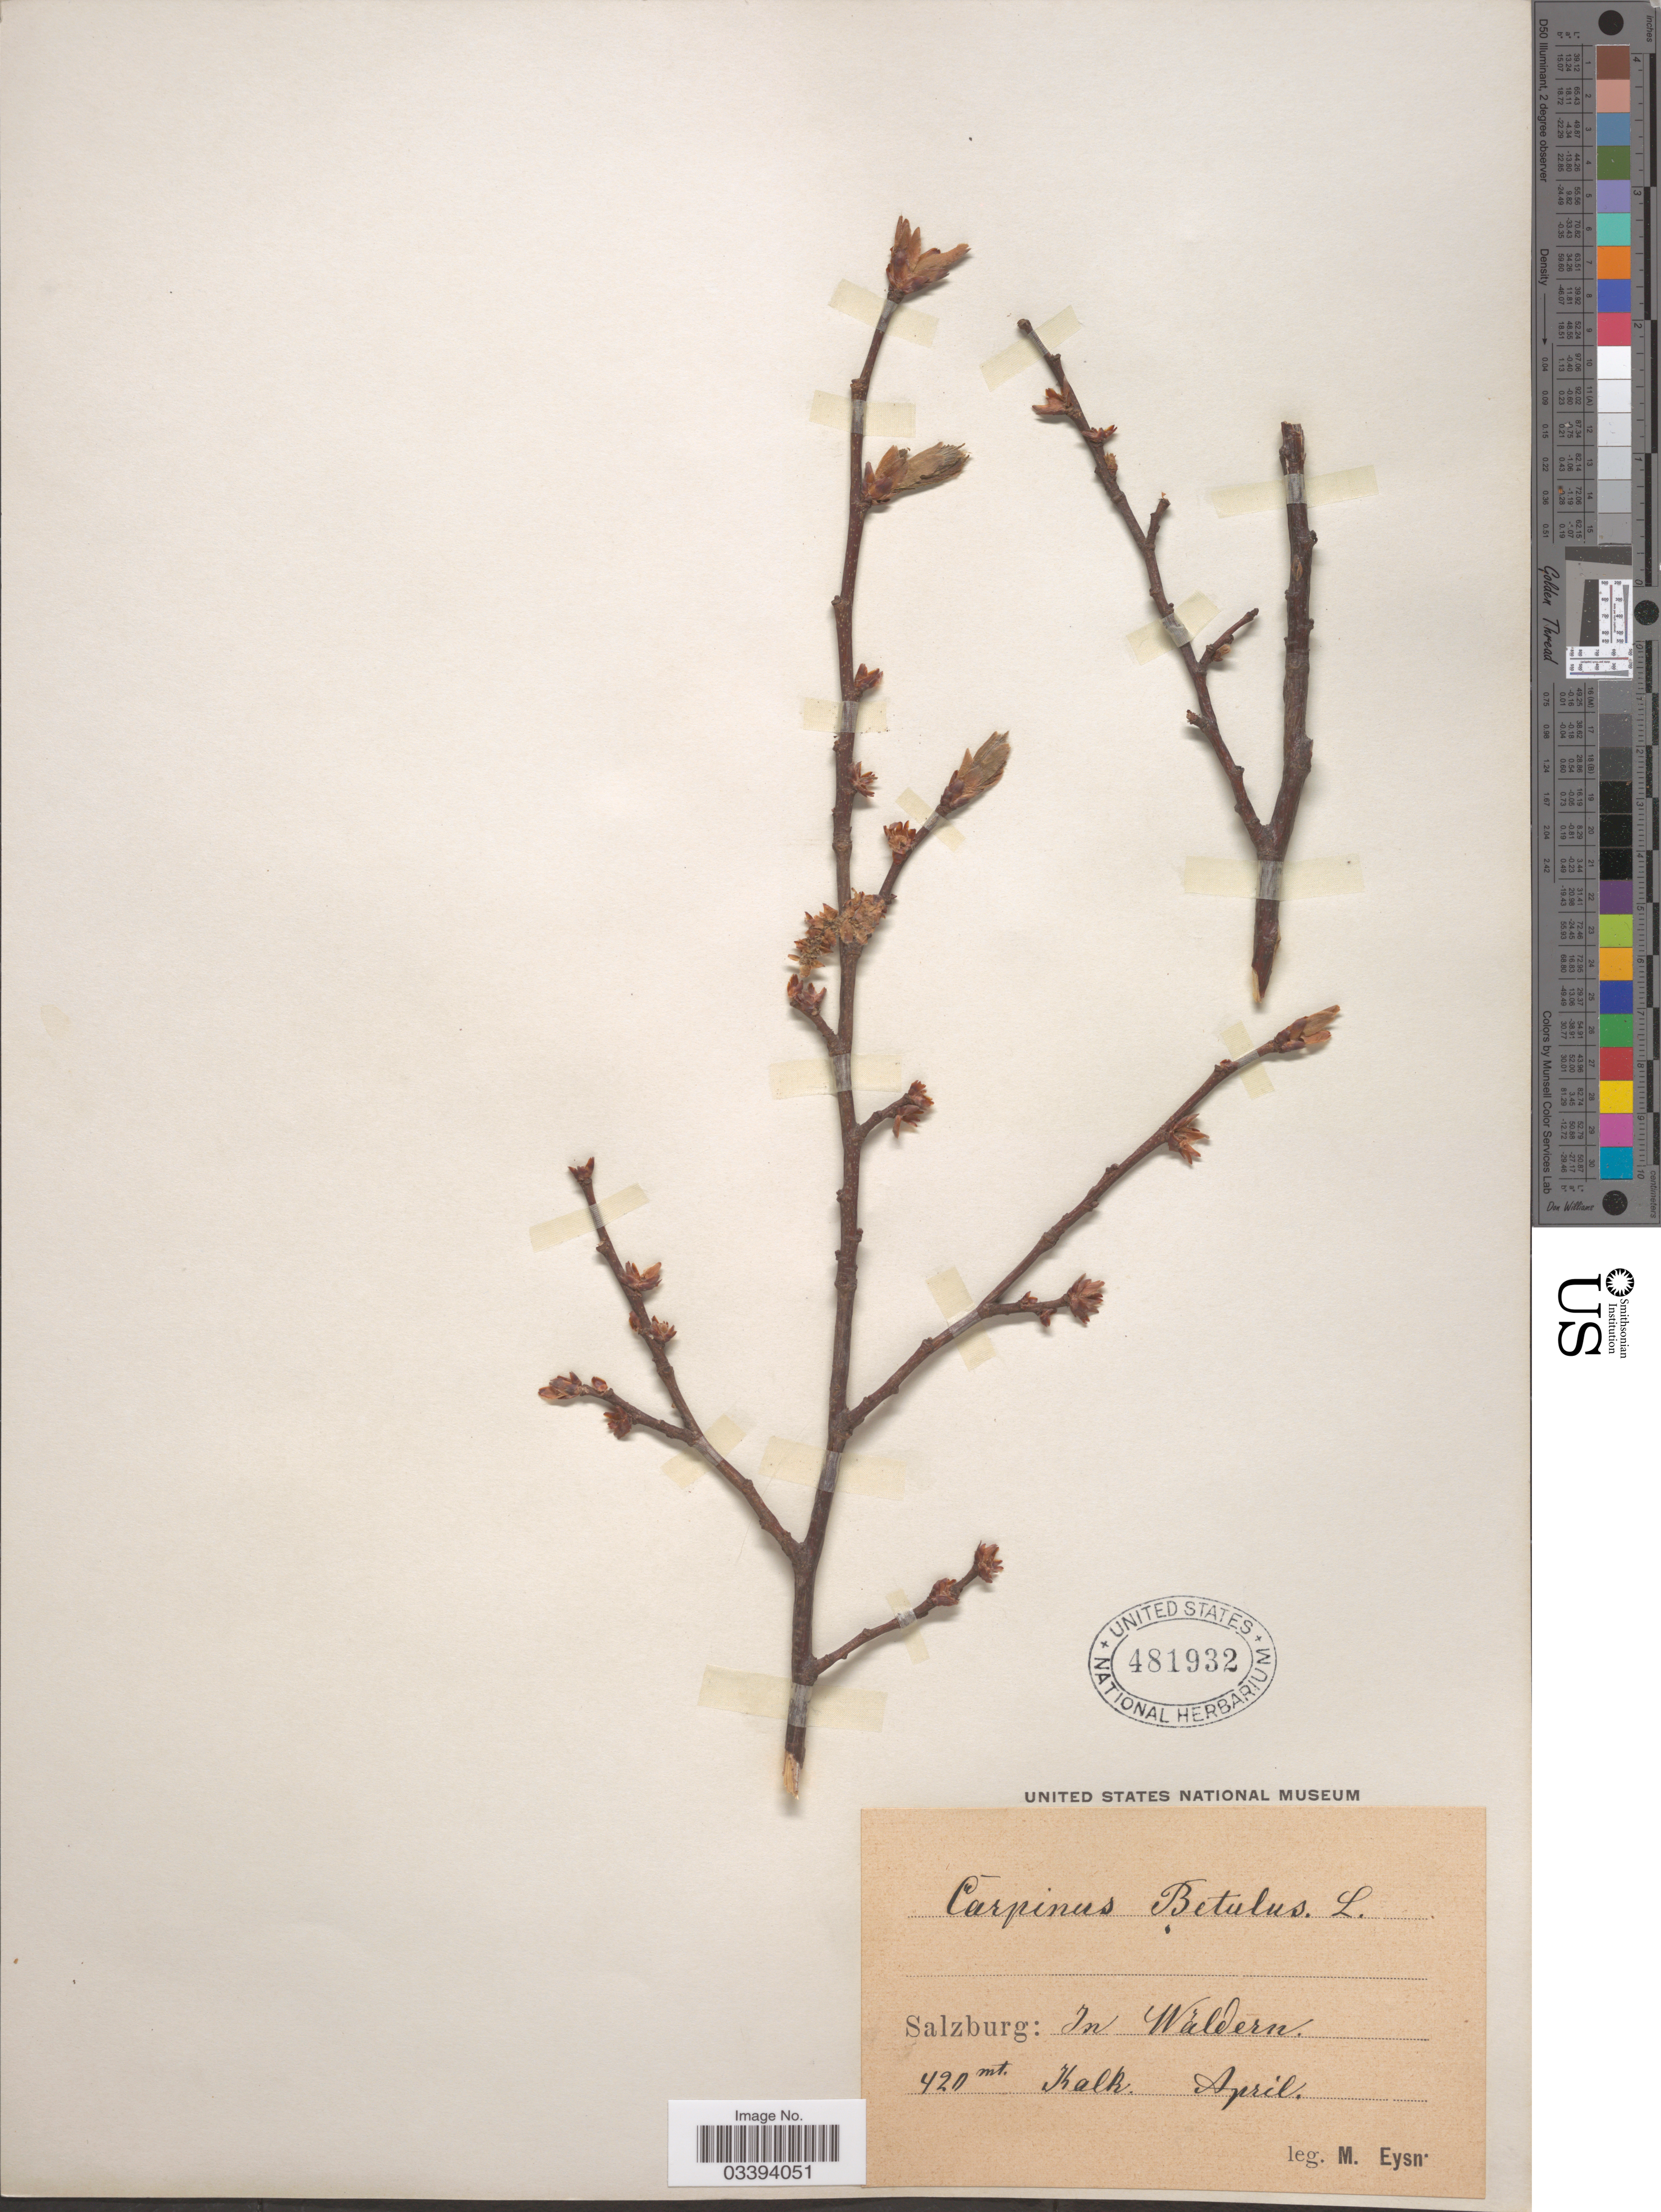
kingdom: Plantae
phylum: Tracheophyta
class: Magnoliopsida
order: Fagales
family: Betulaceae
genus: Carpinus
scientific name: Carpinus betulus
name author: L.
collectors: M. Eysn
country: Austria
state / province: Salzburg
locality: In Wäldern. Kalk [unsure placement].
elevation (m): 420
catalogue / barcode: US 481932